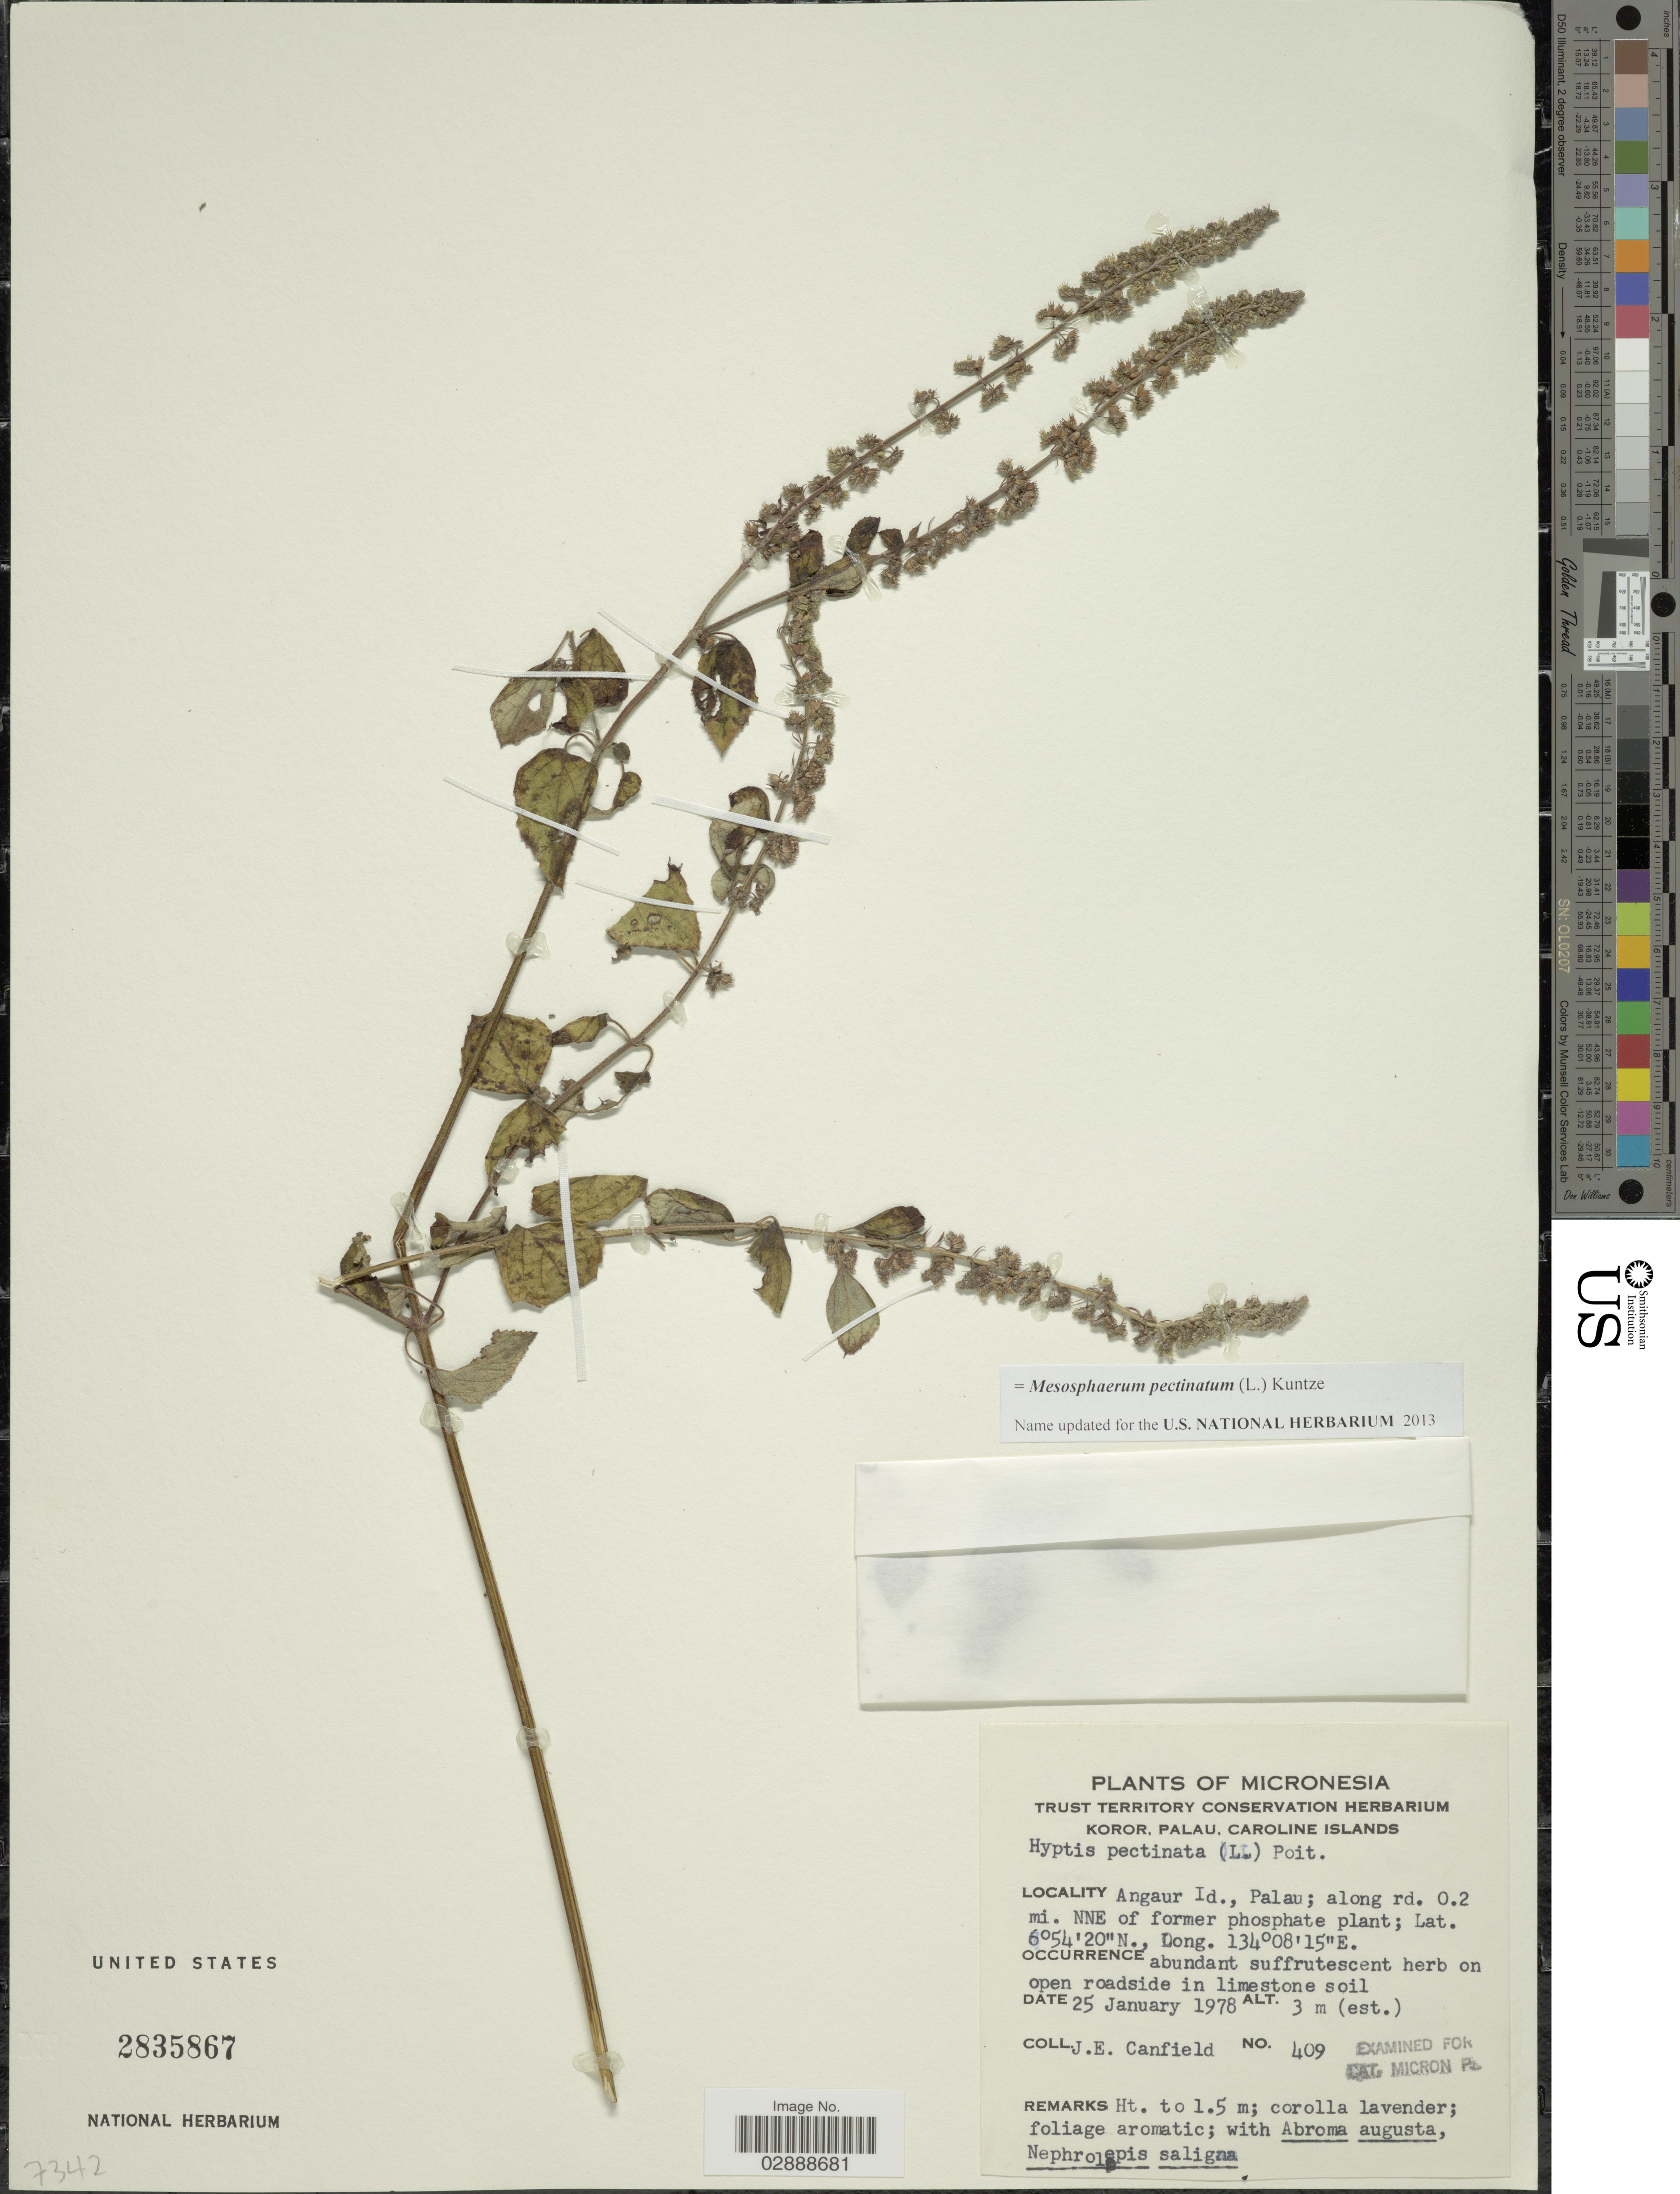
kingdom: Plantae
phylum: Tracheophyta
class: Magnoliopsida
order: Lamiales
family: Lamiaceae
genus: Mesosphaerum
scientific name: Mesosphaerum pectinatum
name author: (L.) Kuntze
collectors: J. E. Canfield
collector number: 409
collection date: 1978-01-25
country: Palau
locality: Micronesia, Koror, Palau, Caroline Islands, Angaur Id., Palau; along rd. 0.2 mi. NNE of former phosphate plant.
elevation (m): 3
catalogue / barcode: US 2835867